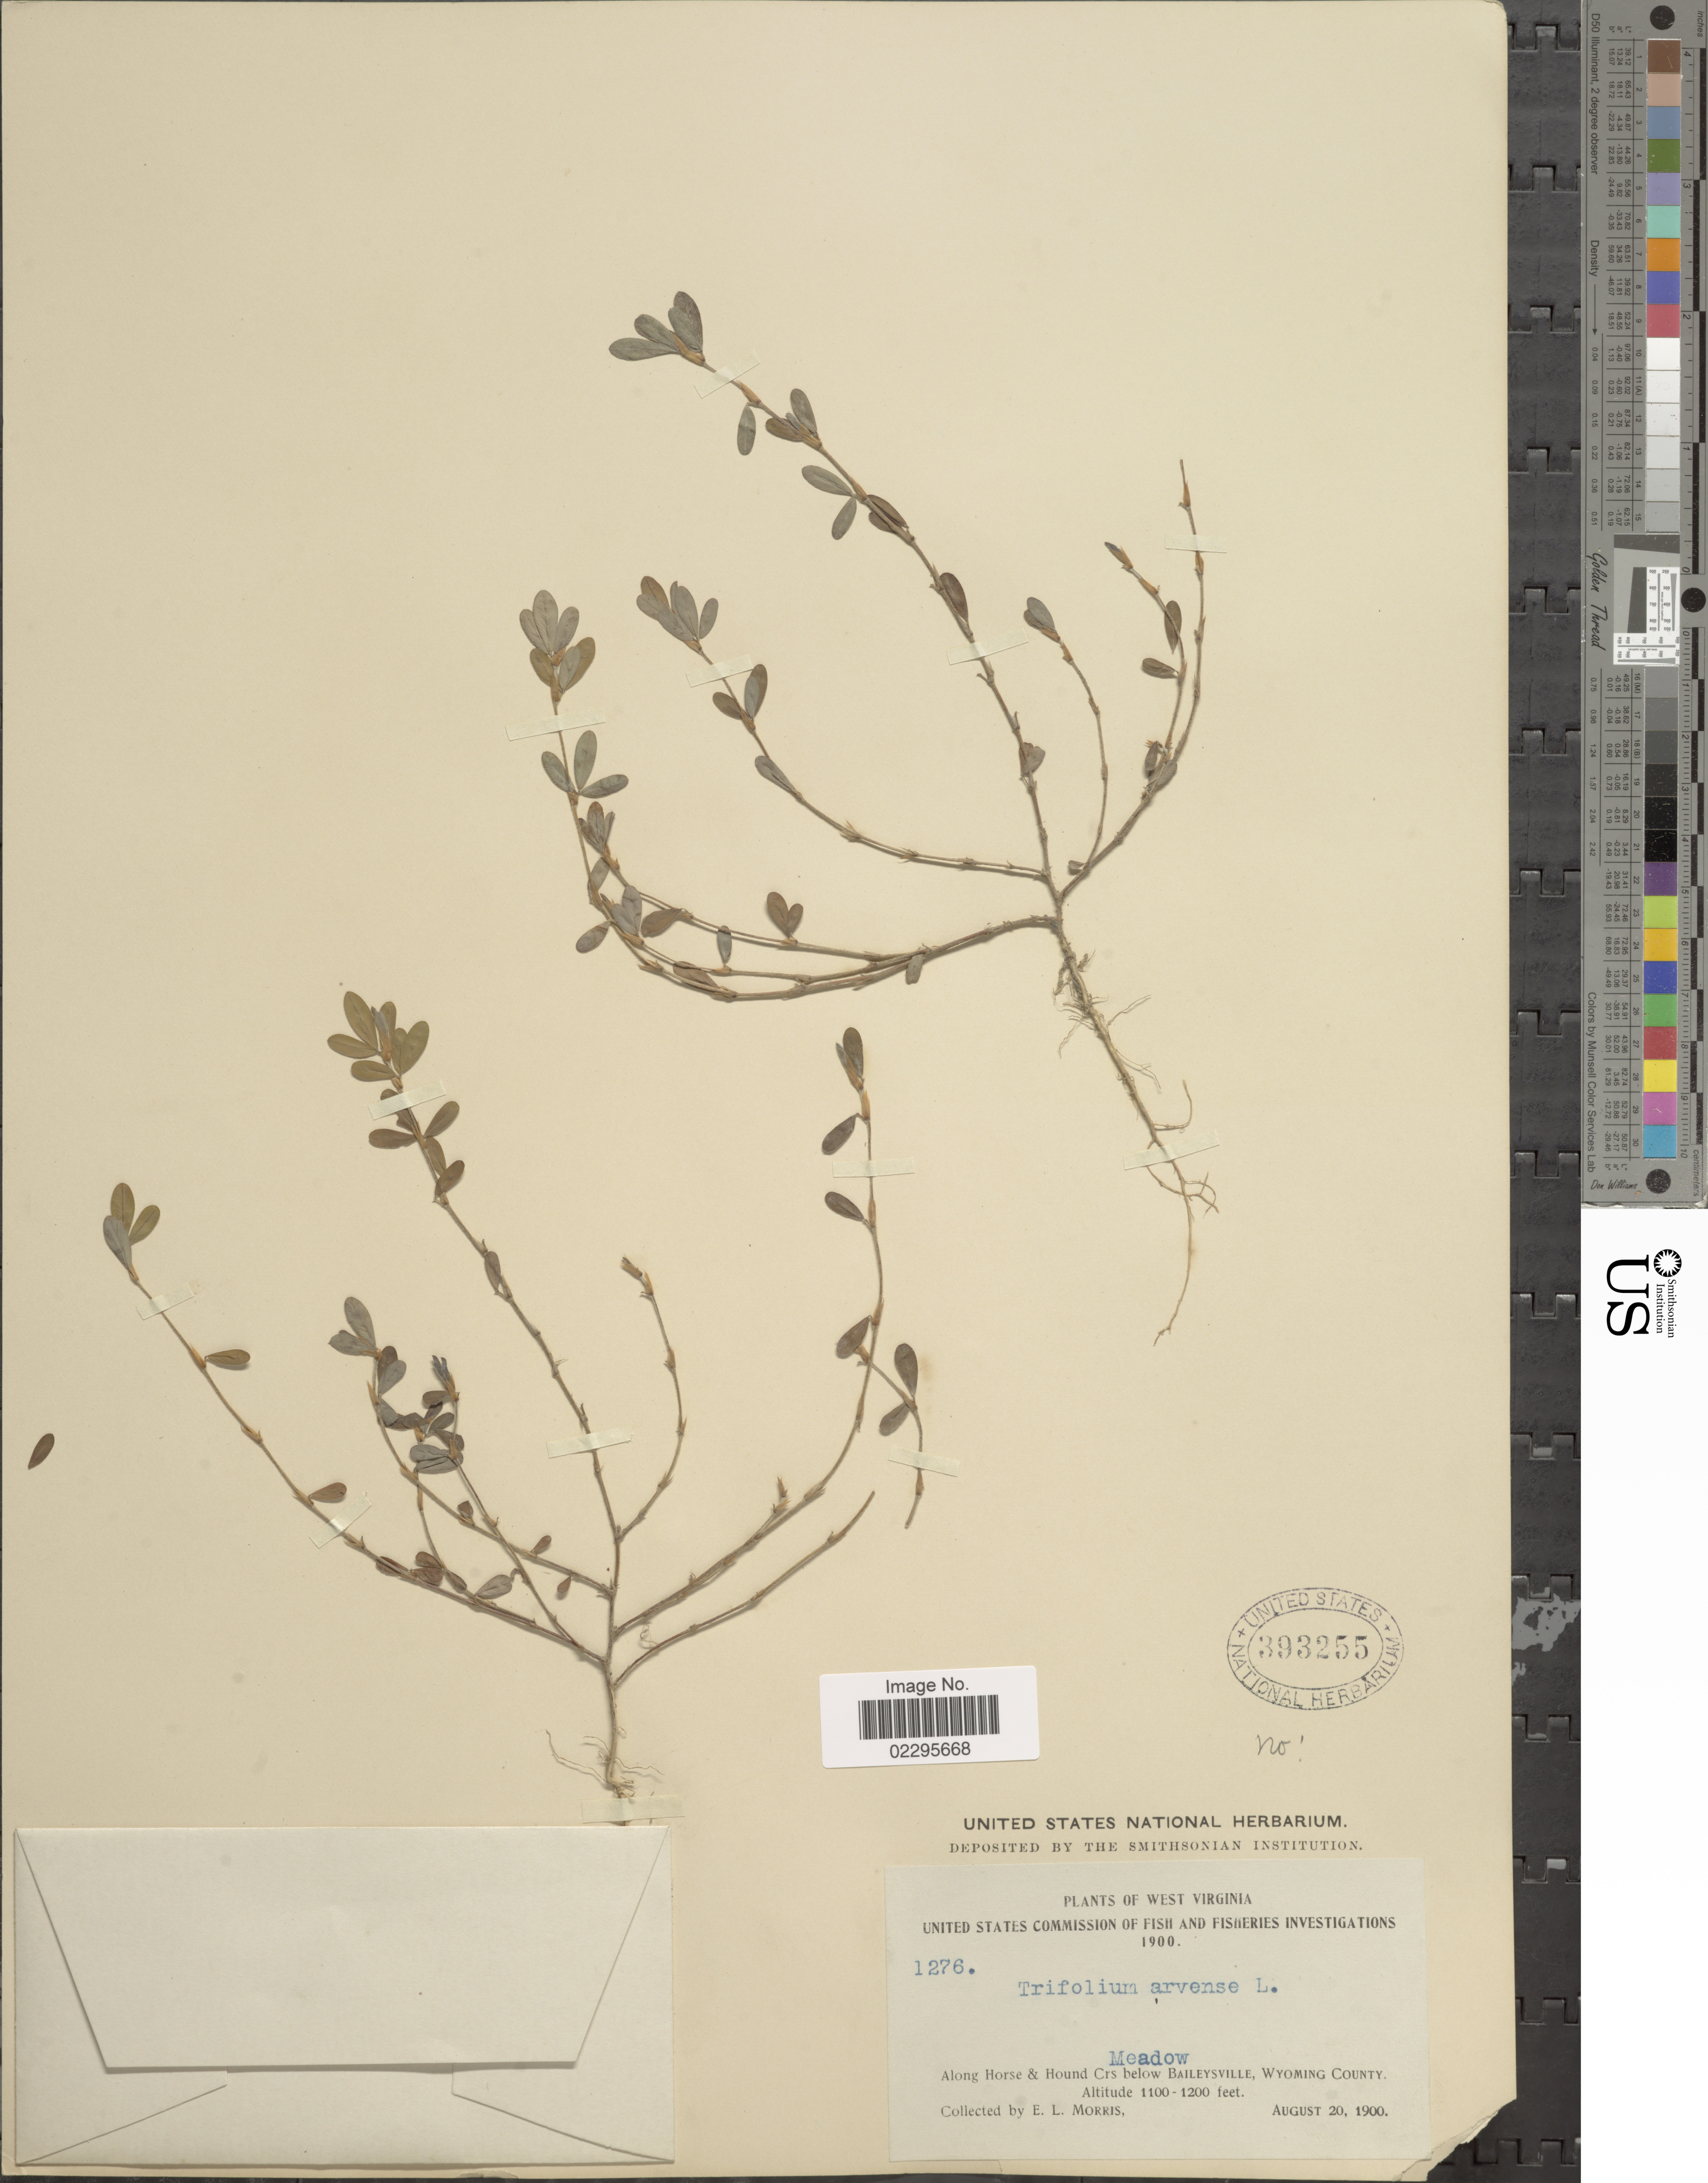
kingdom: Plantae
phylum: Tracheophyta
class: Magnoliopsida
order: Fabales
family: Fabaceae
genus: Trifolium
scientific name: Trifolium arvense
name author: L.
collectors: E. Morris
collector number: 1276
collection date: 1900-08-20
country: United States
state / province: West Virginia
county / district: Wyoming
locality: Meadow, along Horse & Hound Crs. below Baileysville, Wyoming County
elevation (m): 335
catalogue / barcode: US 393255